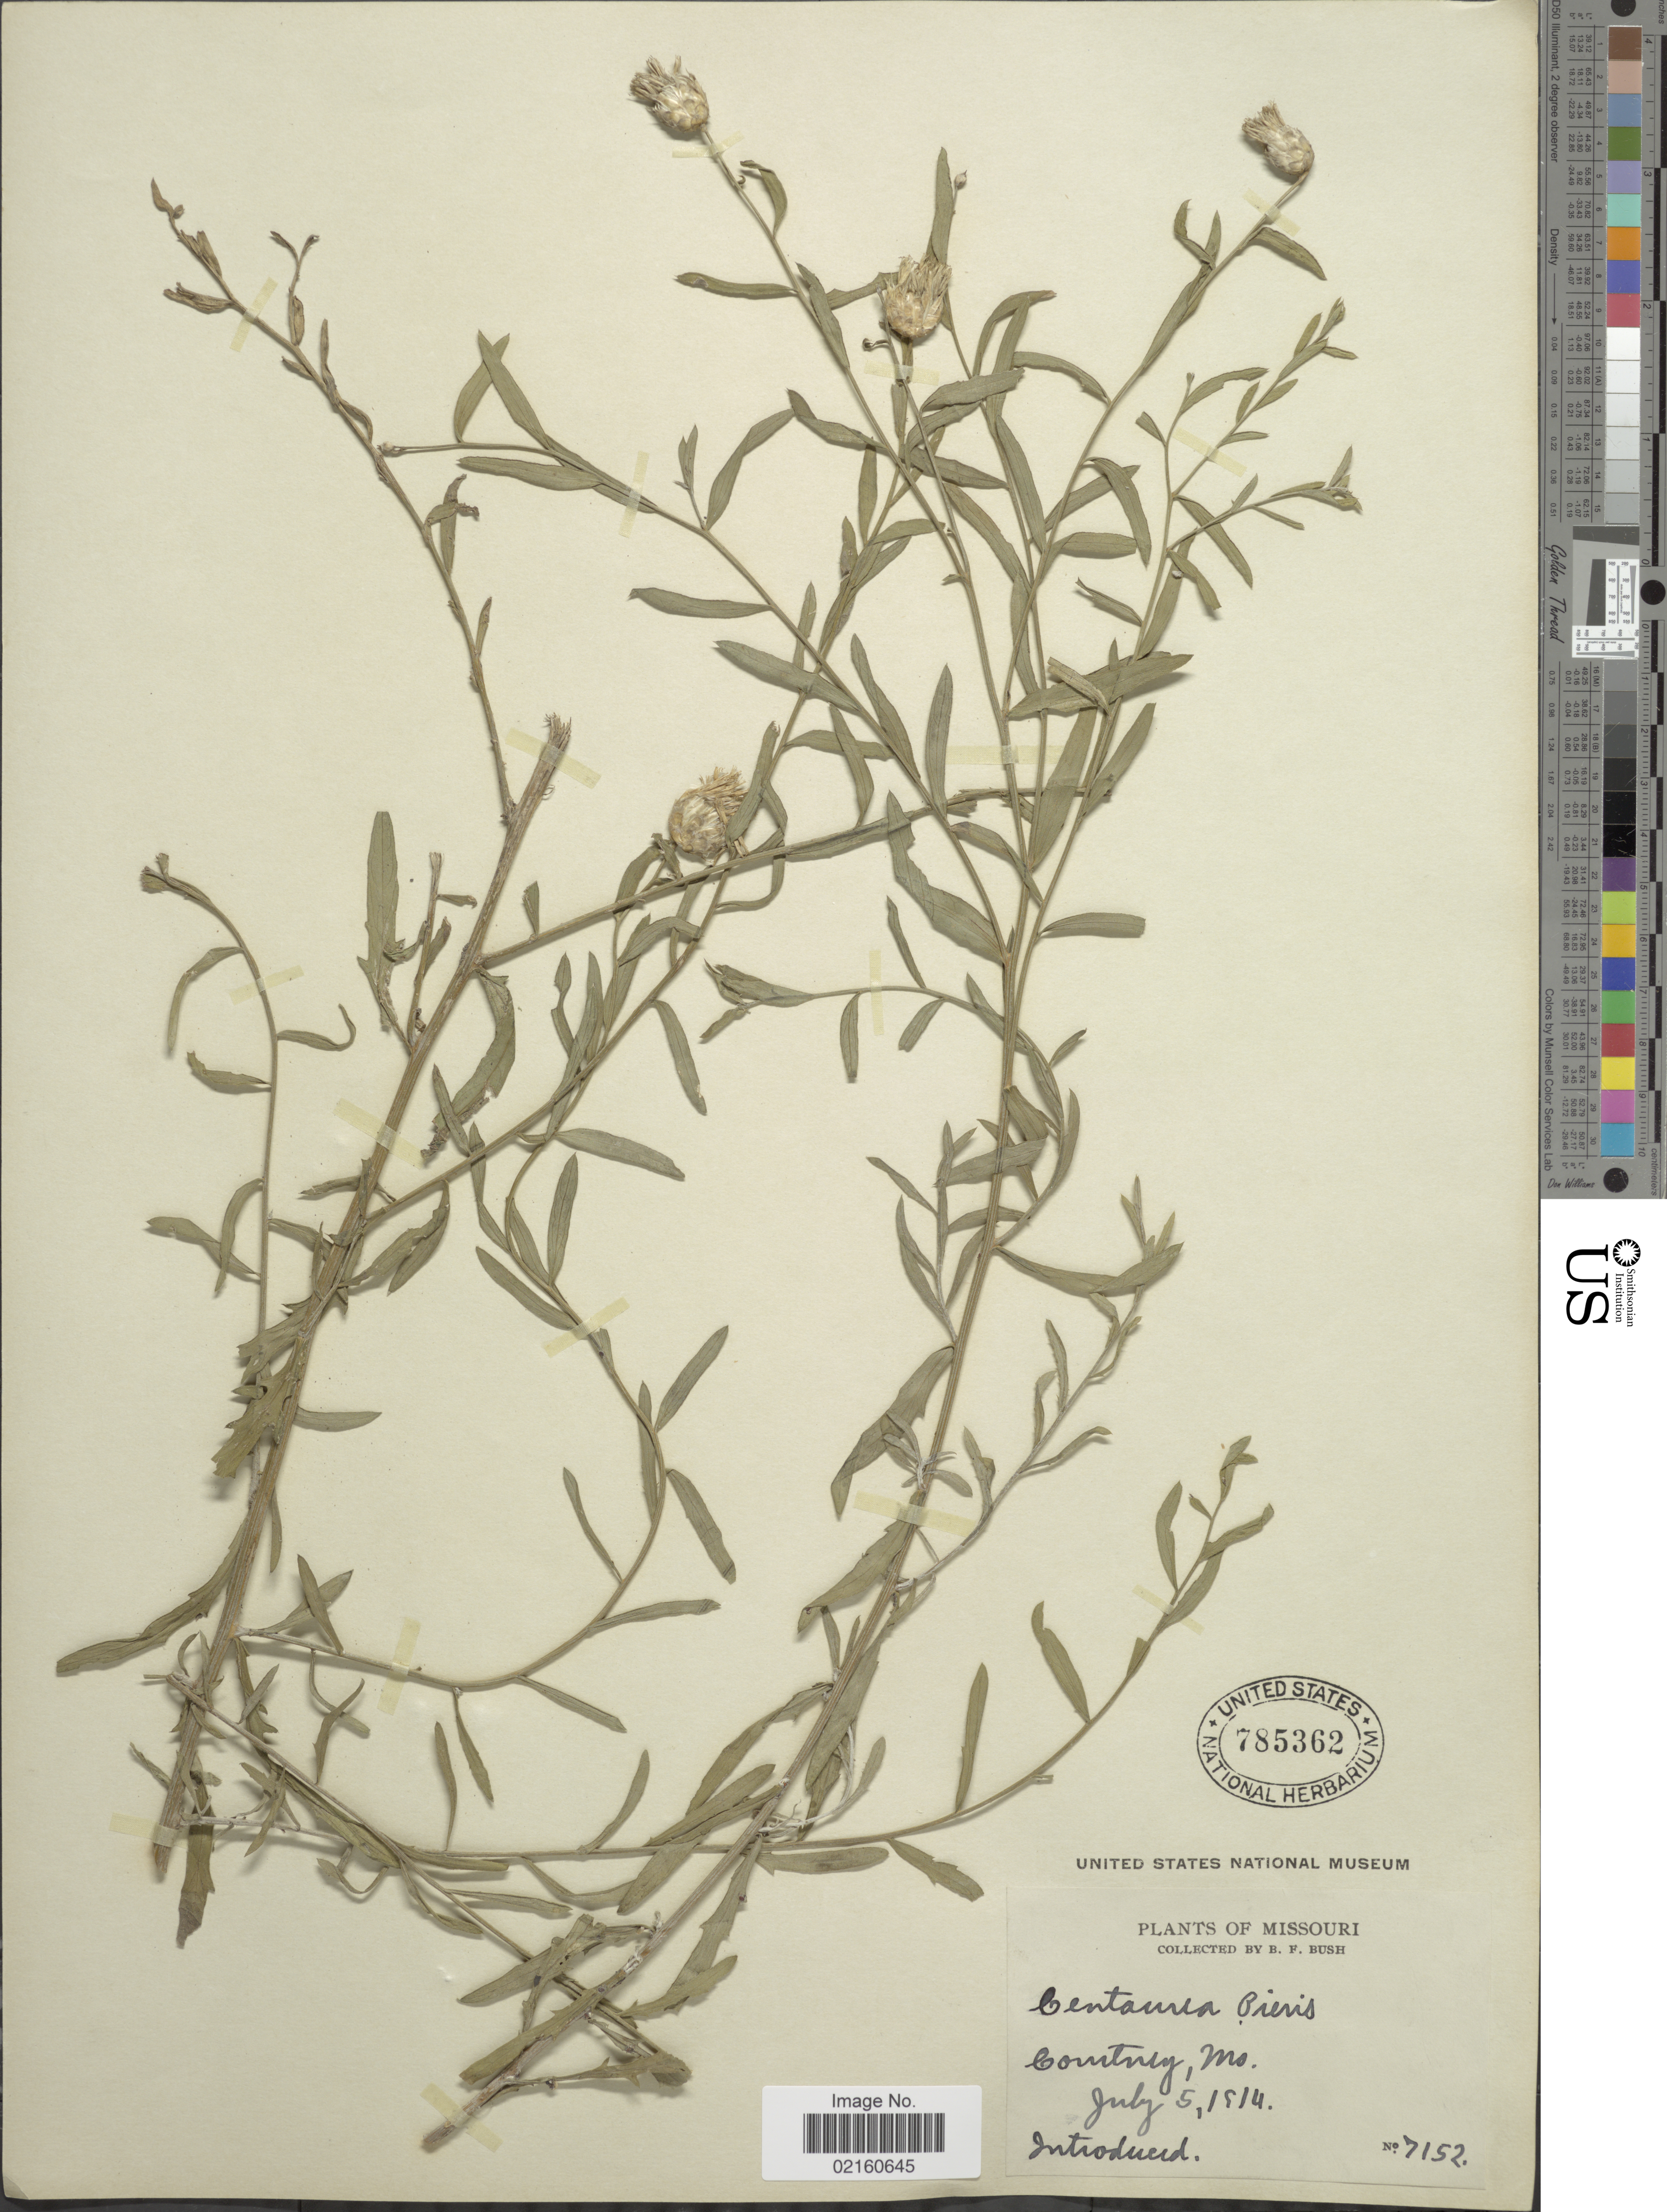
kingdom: Plantae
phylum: Tracheophyta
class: Magnoliopsida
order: Asterales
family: Asteraceae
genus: Rhaponticum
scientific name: Rhaponticum repens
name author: (L.) Hidalgo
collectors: B. F. Bush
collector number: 7152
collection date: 1914-07-05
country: United States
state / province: Missouri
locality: Courtney, Mo.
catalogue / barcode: US 785362